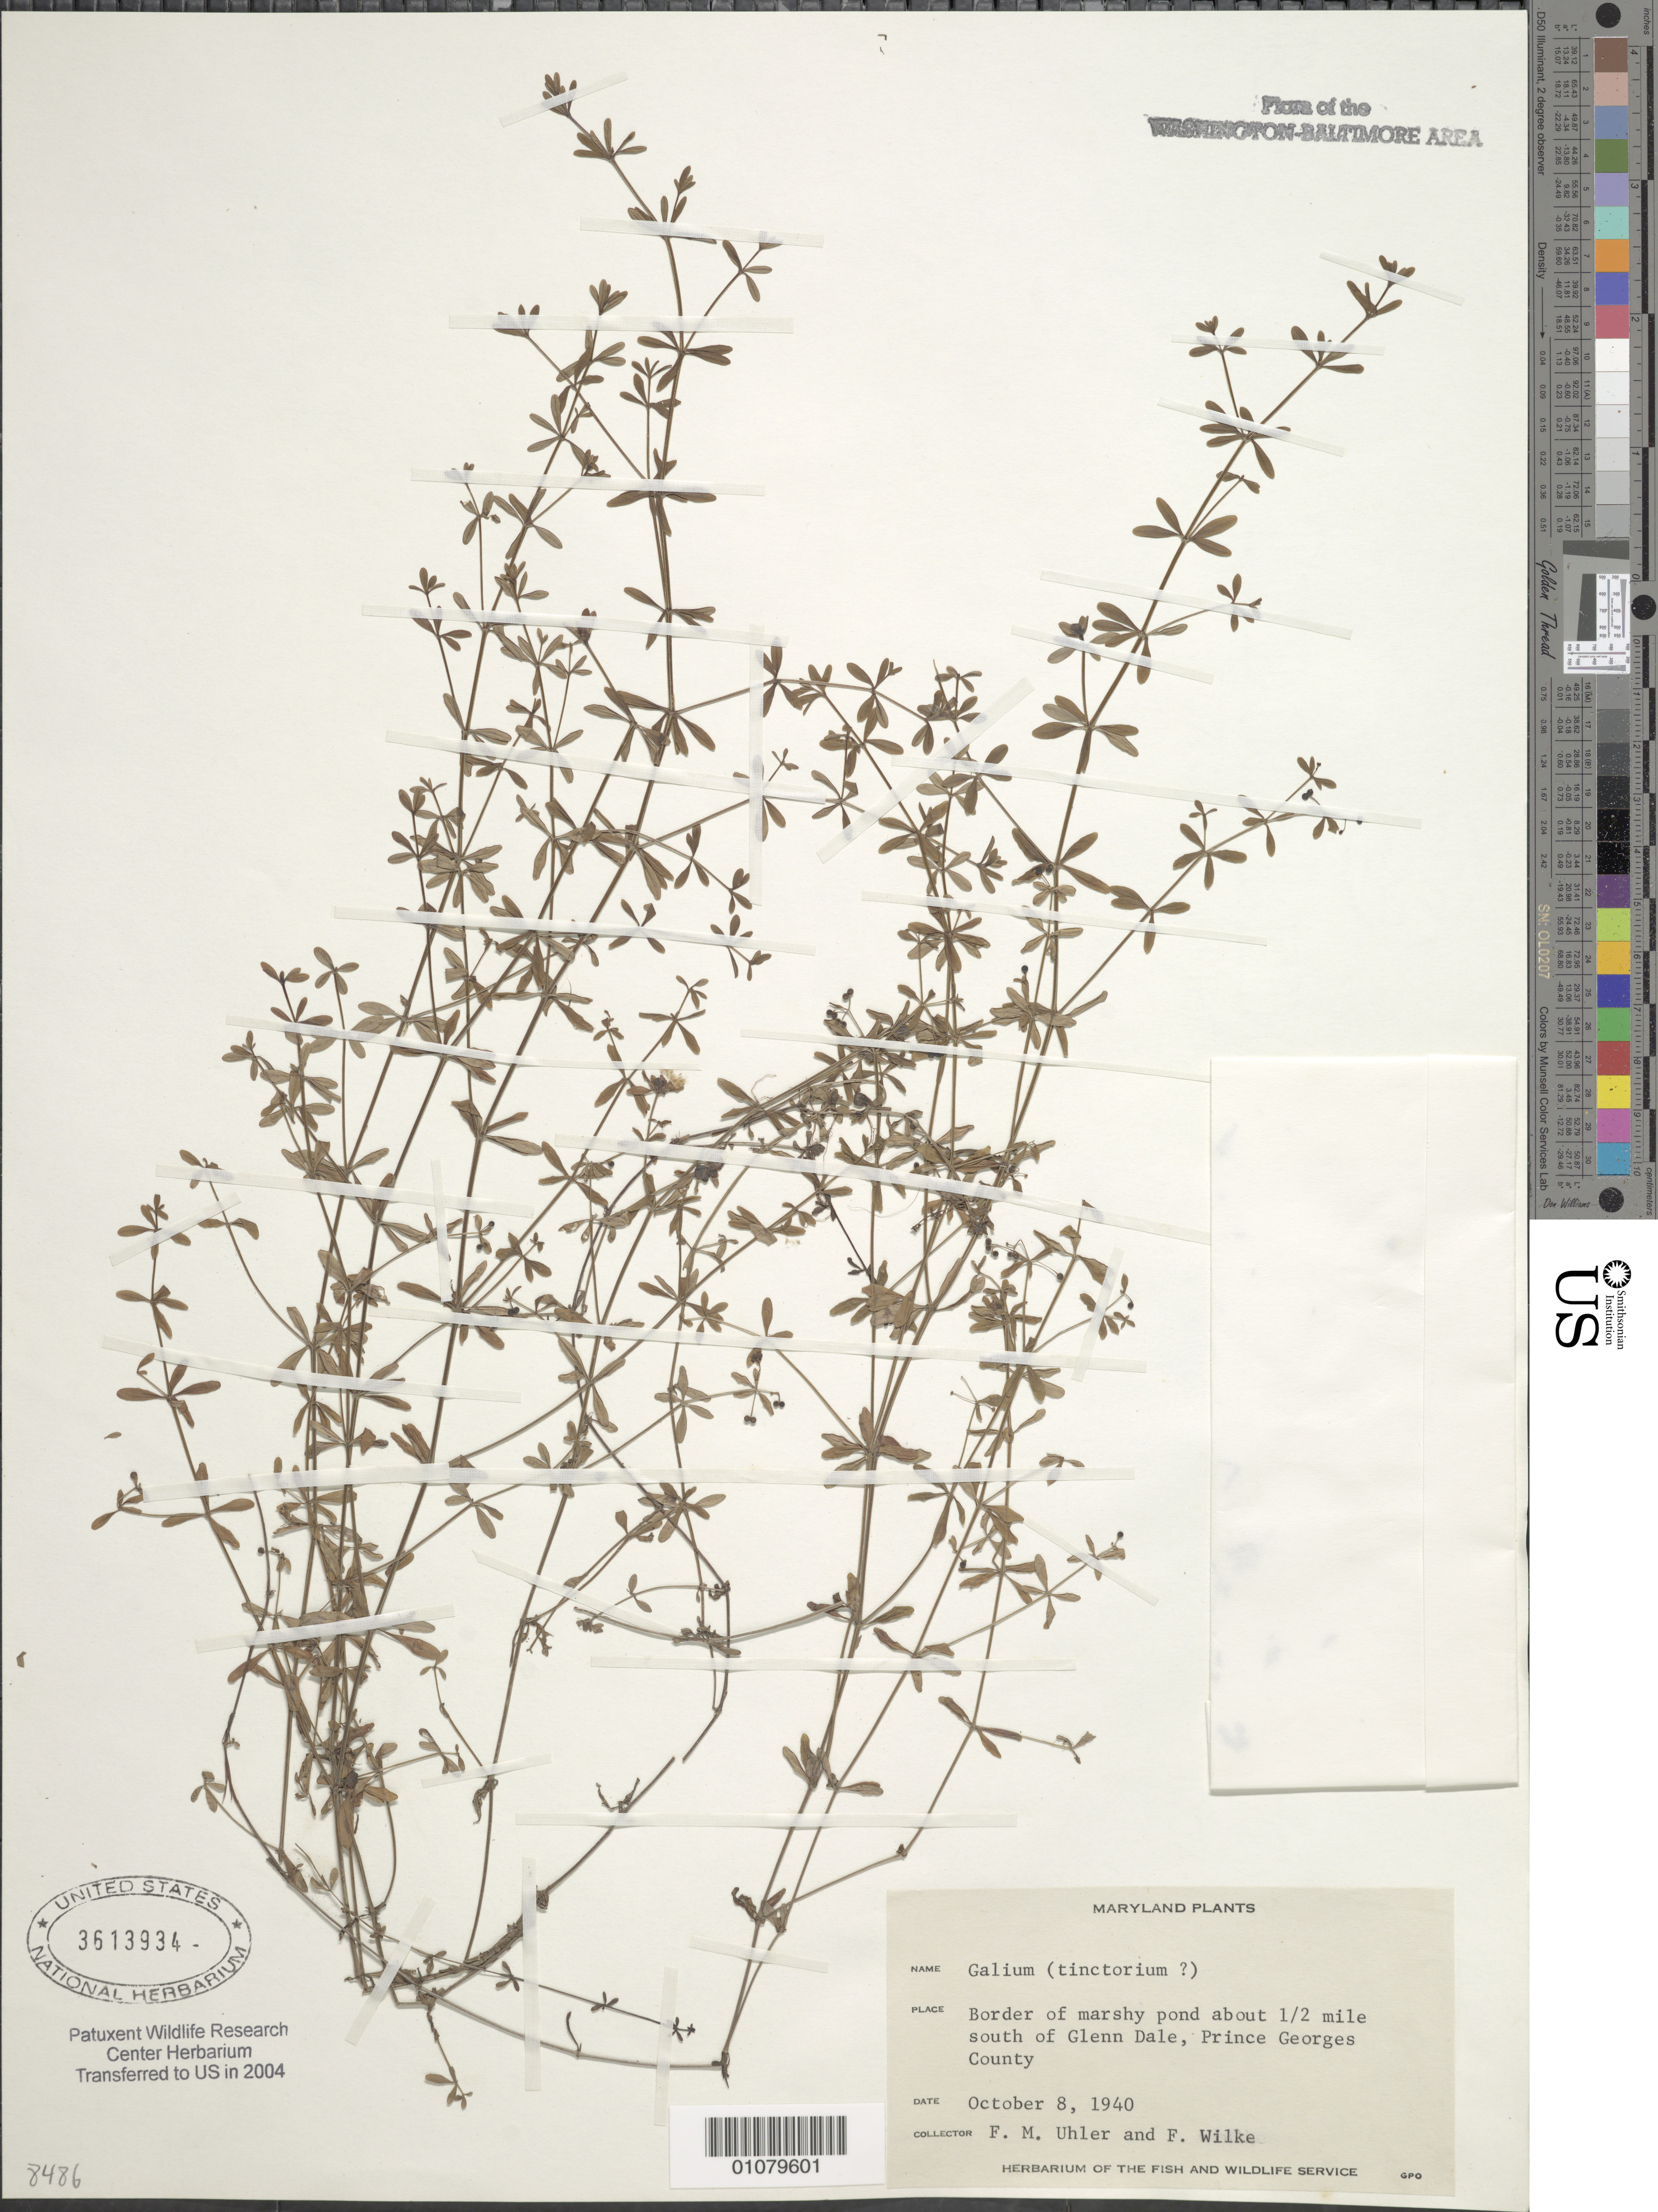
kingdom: Plantae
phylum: Tracheophyta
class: Magnoliopsida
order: Gentianales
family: Rubiaceae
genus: Galium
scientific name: Galium sp.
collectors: F. M. Uhler & F. Wilke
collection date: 1940-10-08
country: United States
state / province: Maryland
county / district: Prince George's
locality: About half a mile S. of Glenndale.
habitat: Border of marshy pond.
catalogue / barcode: US 3613934